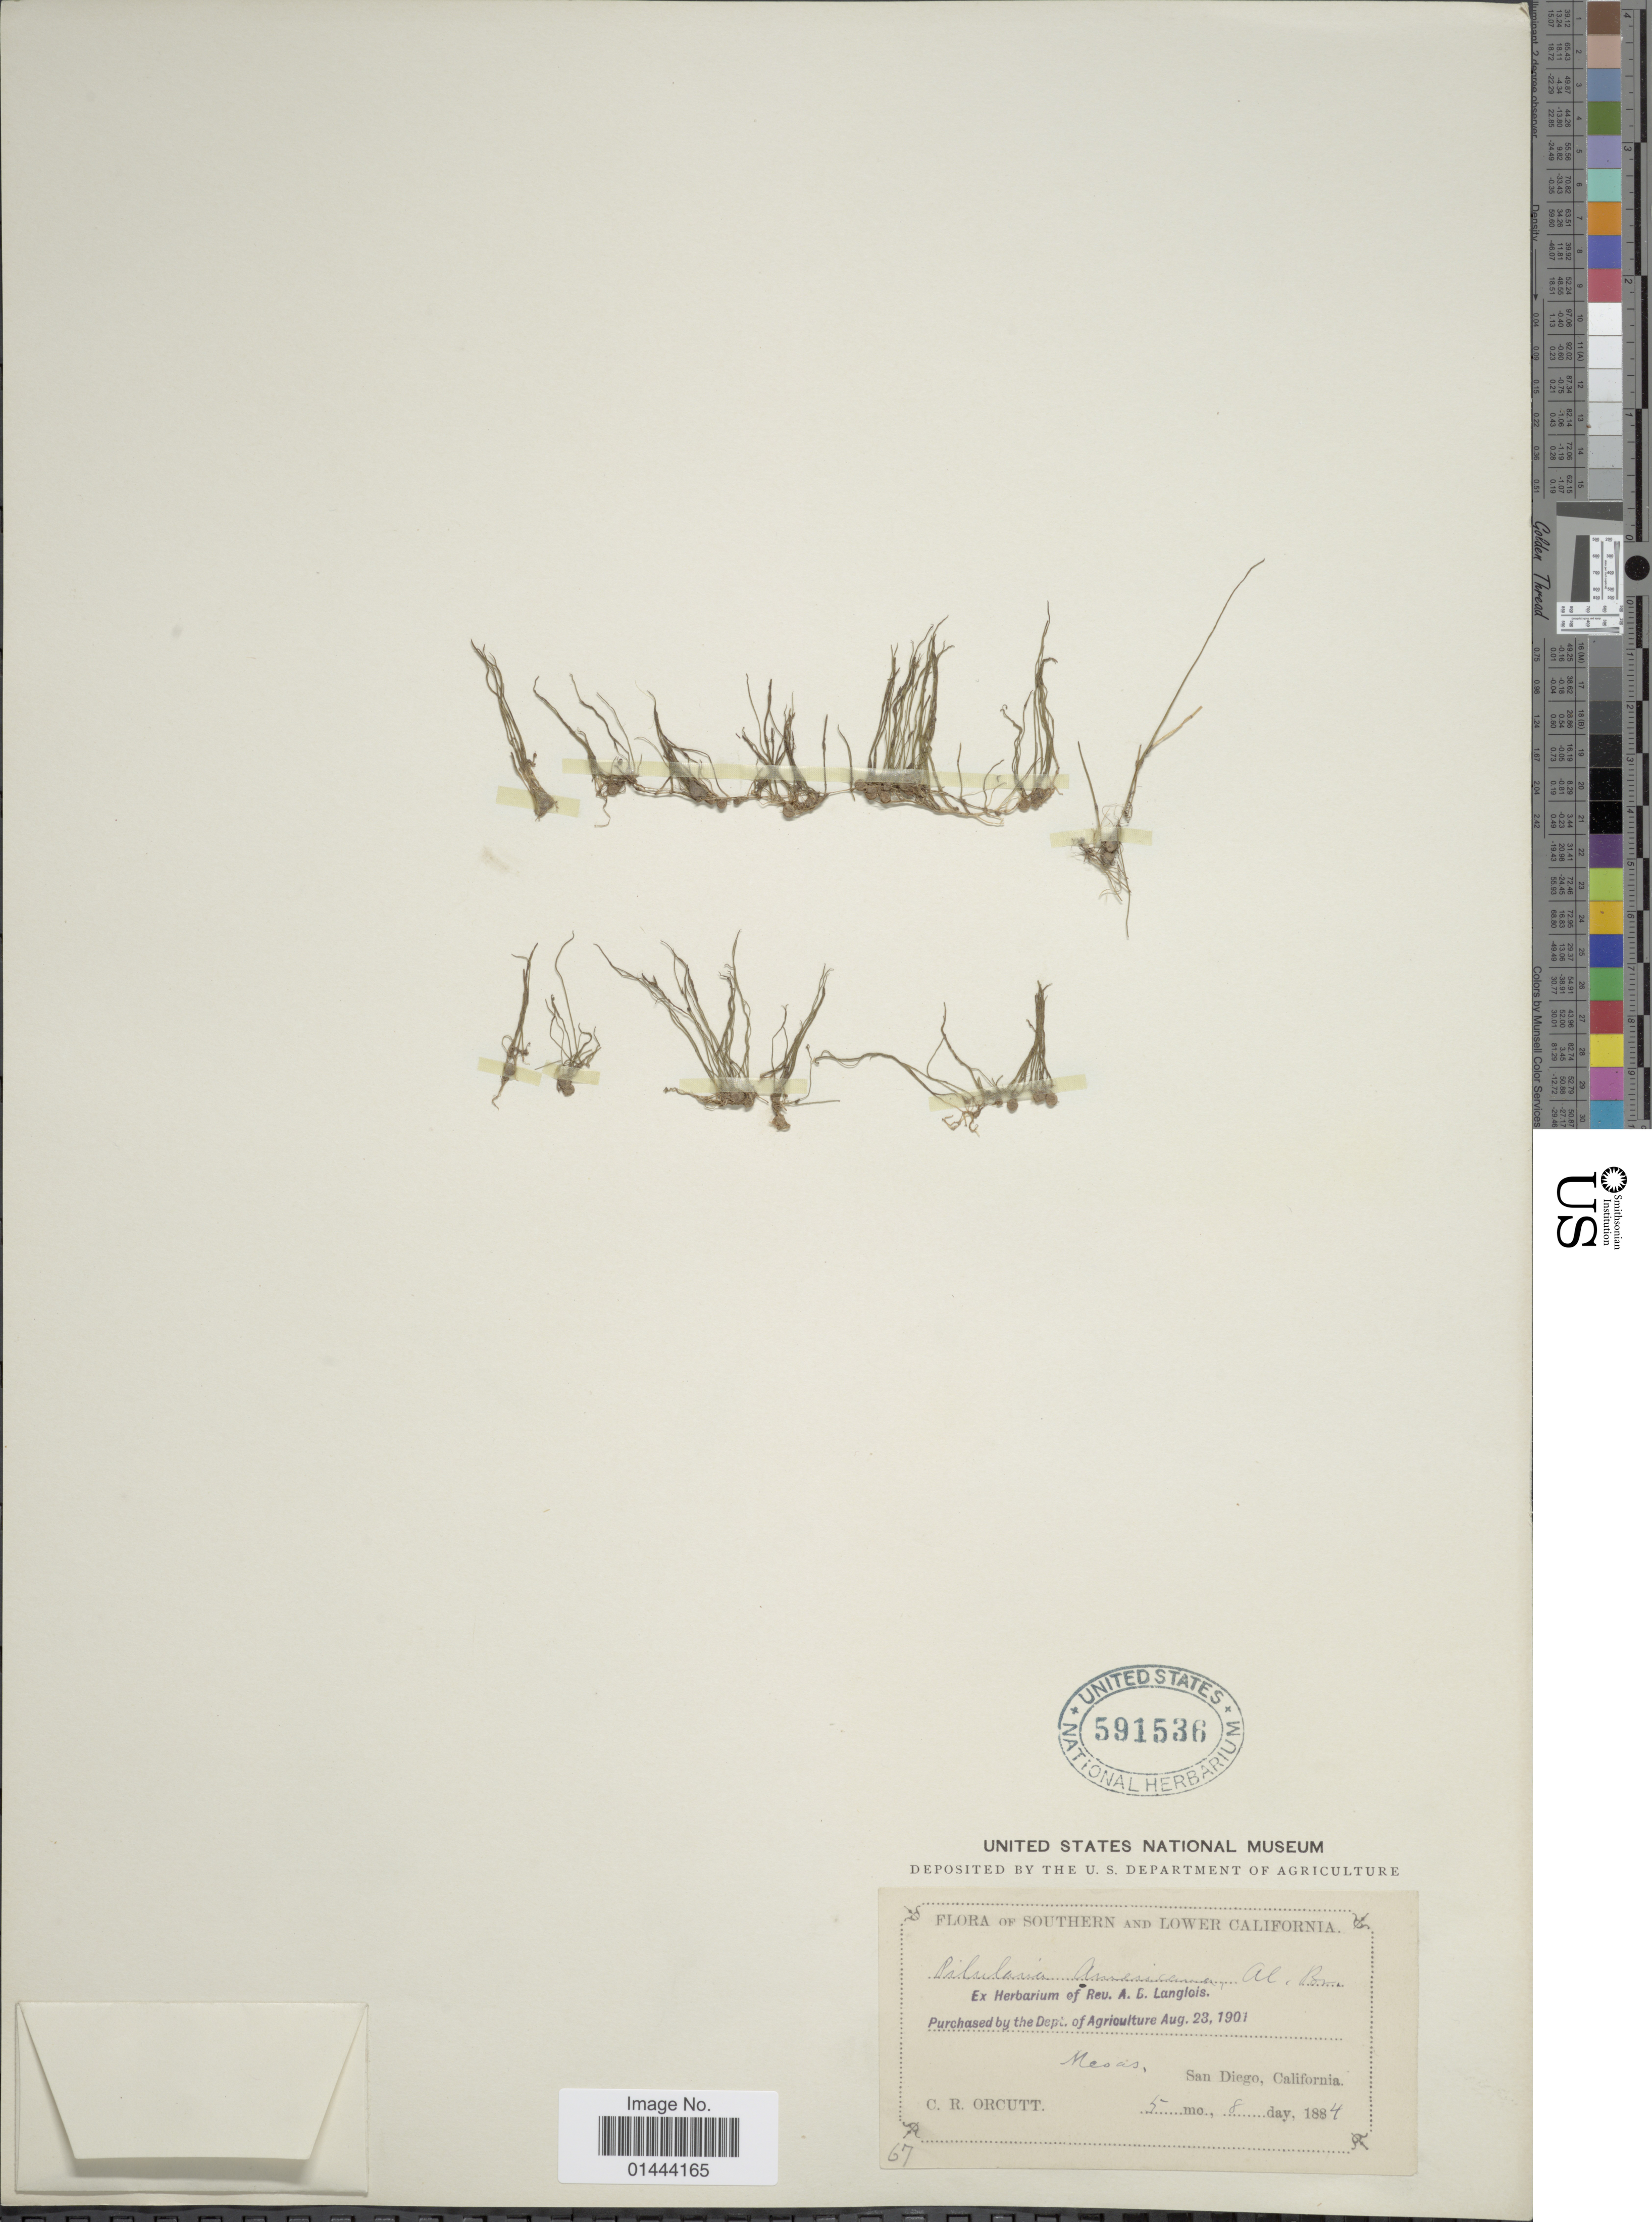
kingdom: Plantae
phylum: Tracheophyta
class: Polypodiopsida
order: Salviniales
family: Marsileaceae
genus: Pilularia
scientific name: Pilularia americana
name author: A. Braun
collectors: C. R. Orcutt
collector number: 67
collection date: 1884-05-08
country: United States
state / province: California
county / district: San Diego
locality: San Diego, Mesas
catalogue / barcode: US 591536